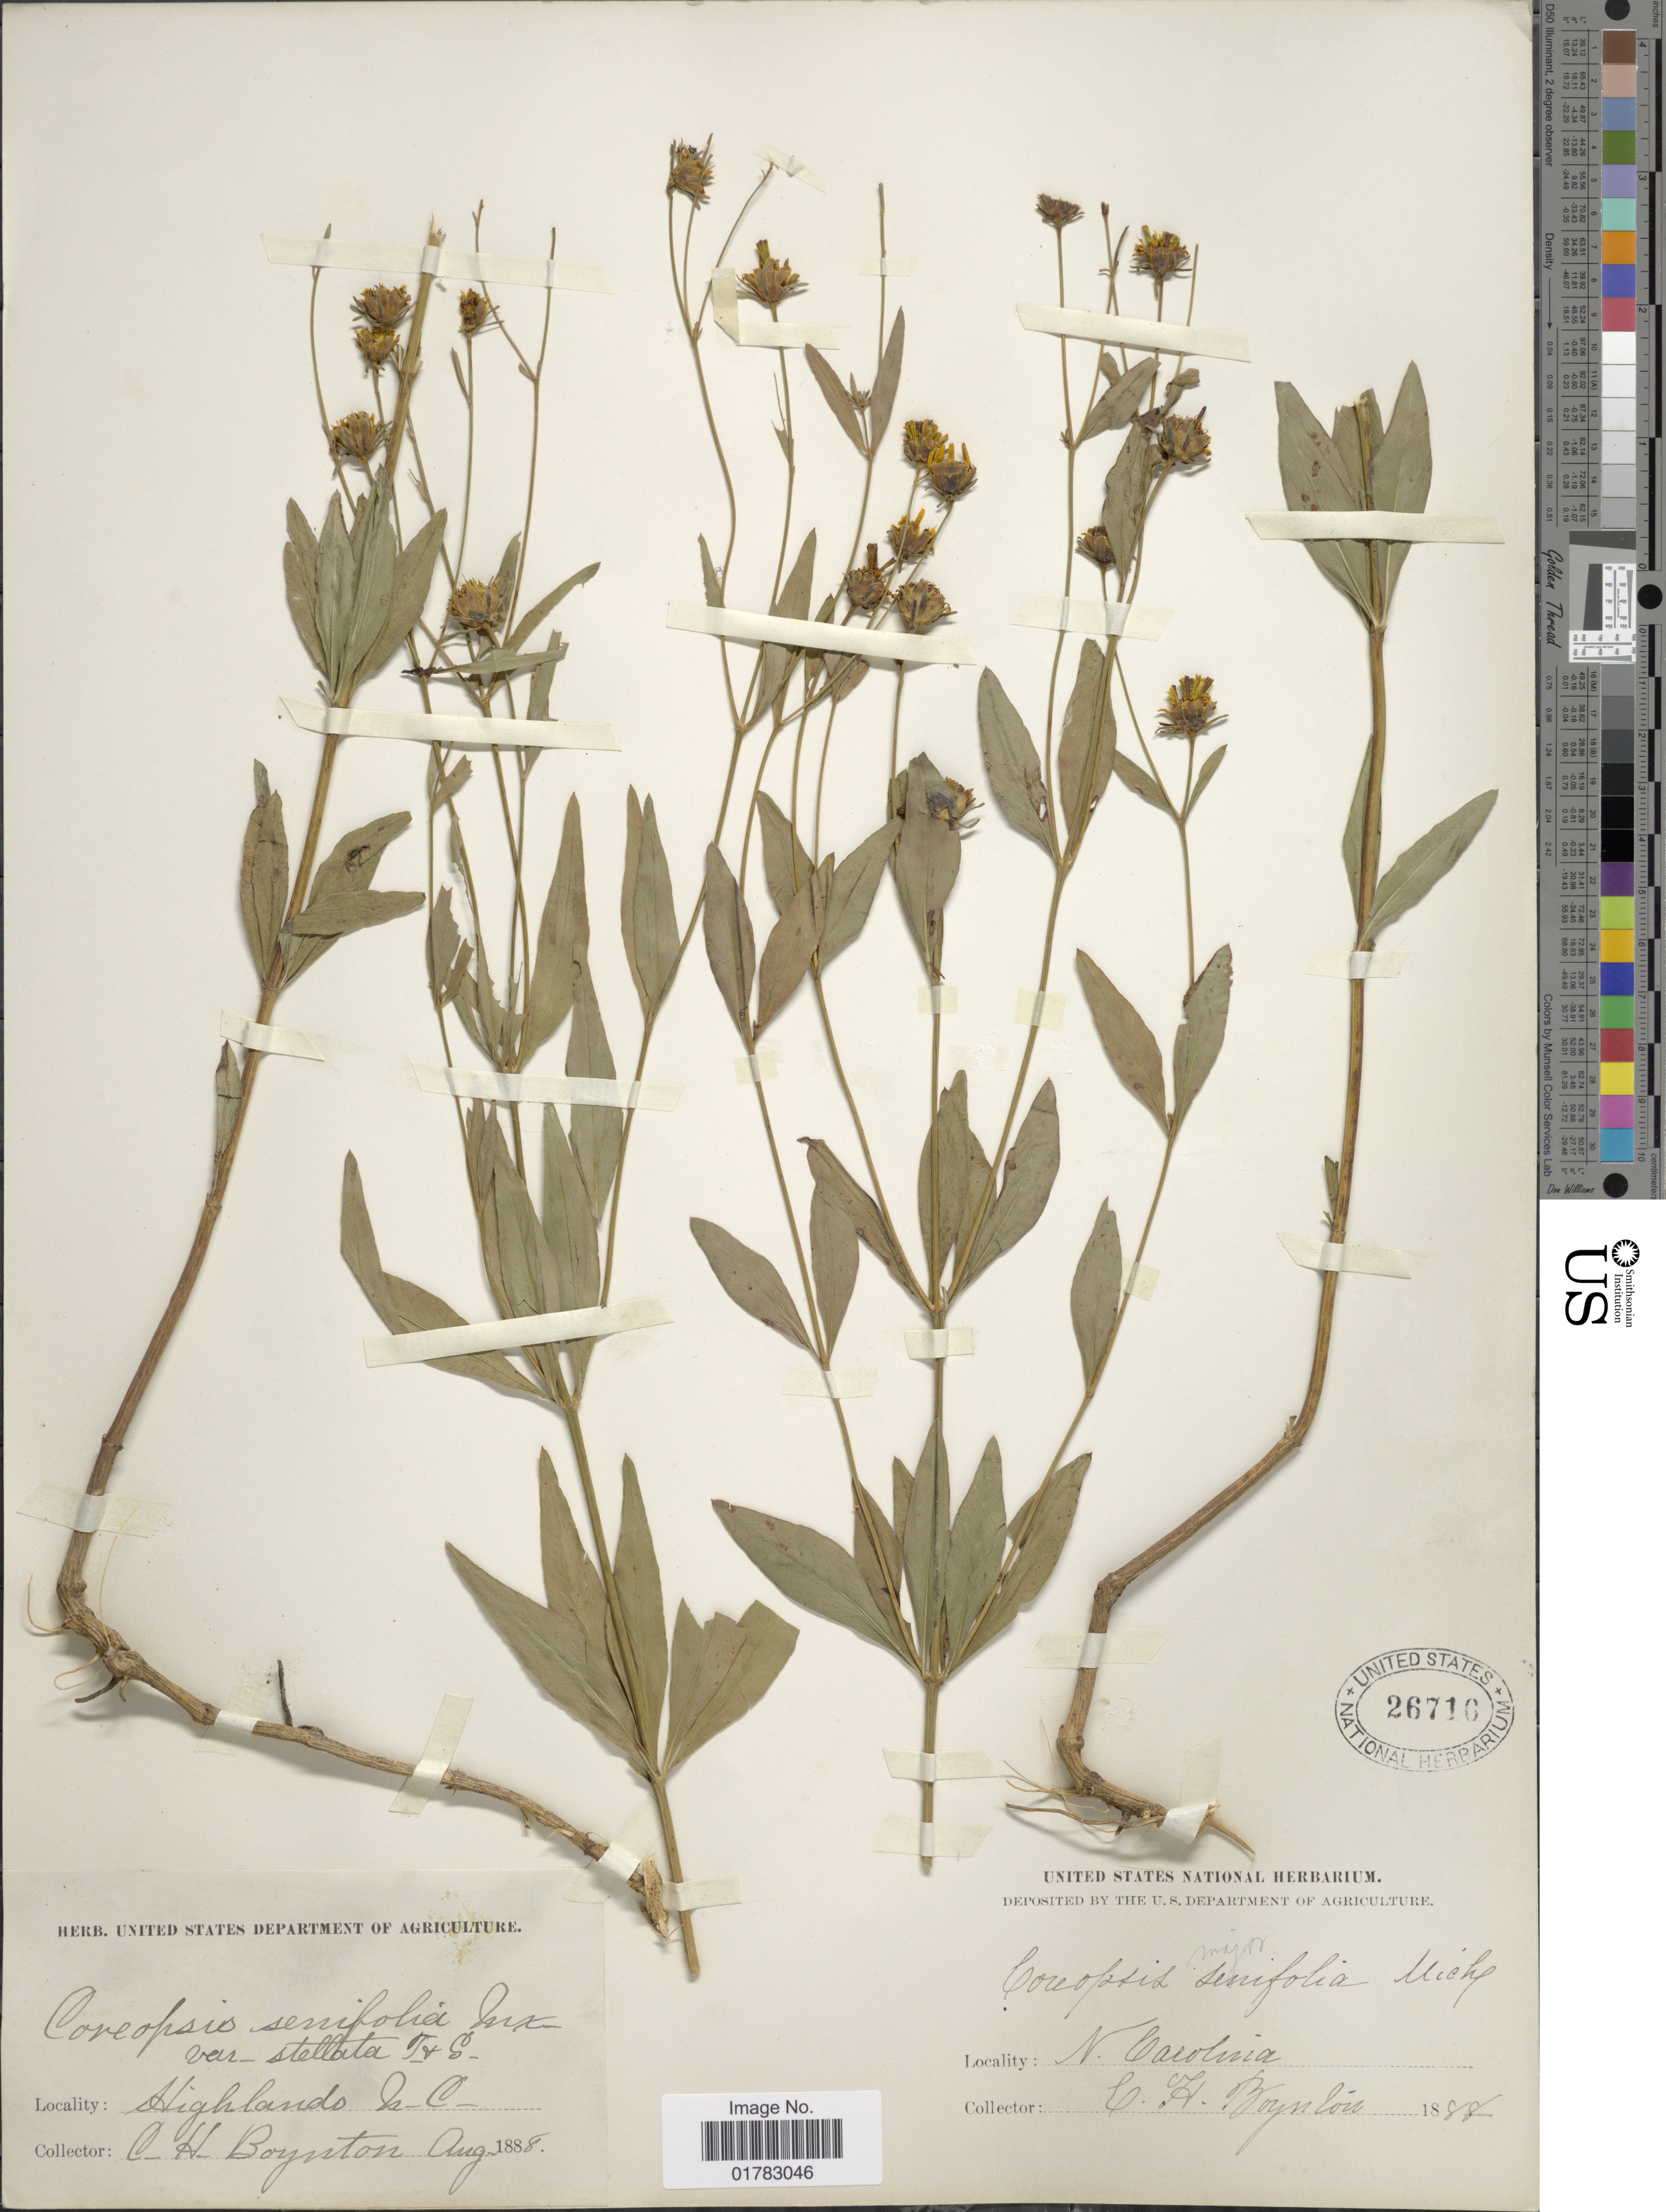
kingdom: Plantae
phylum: Tracheophyta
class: Magnoliopsida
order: Asterales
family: Asteraceae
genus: Coreopsis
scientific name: Coreopsis major var. stellata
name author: (Nutt.) Torr. & A. Gray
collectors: C. Boynton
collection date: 1888-08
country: United States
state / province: North Carolina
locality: Highlands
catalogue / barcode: US 26716